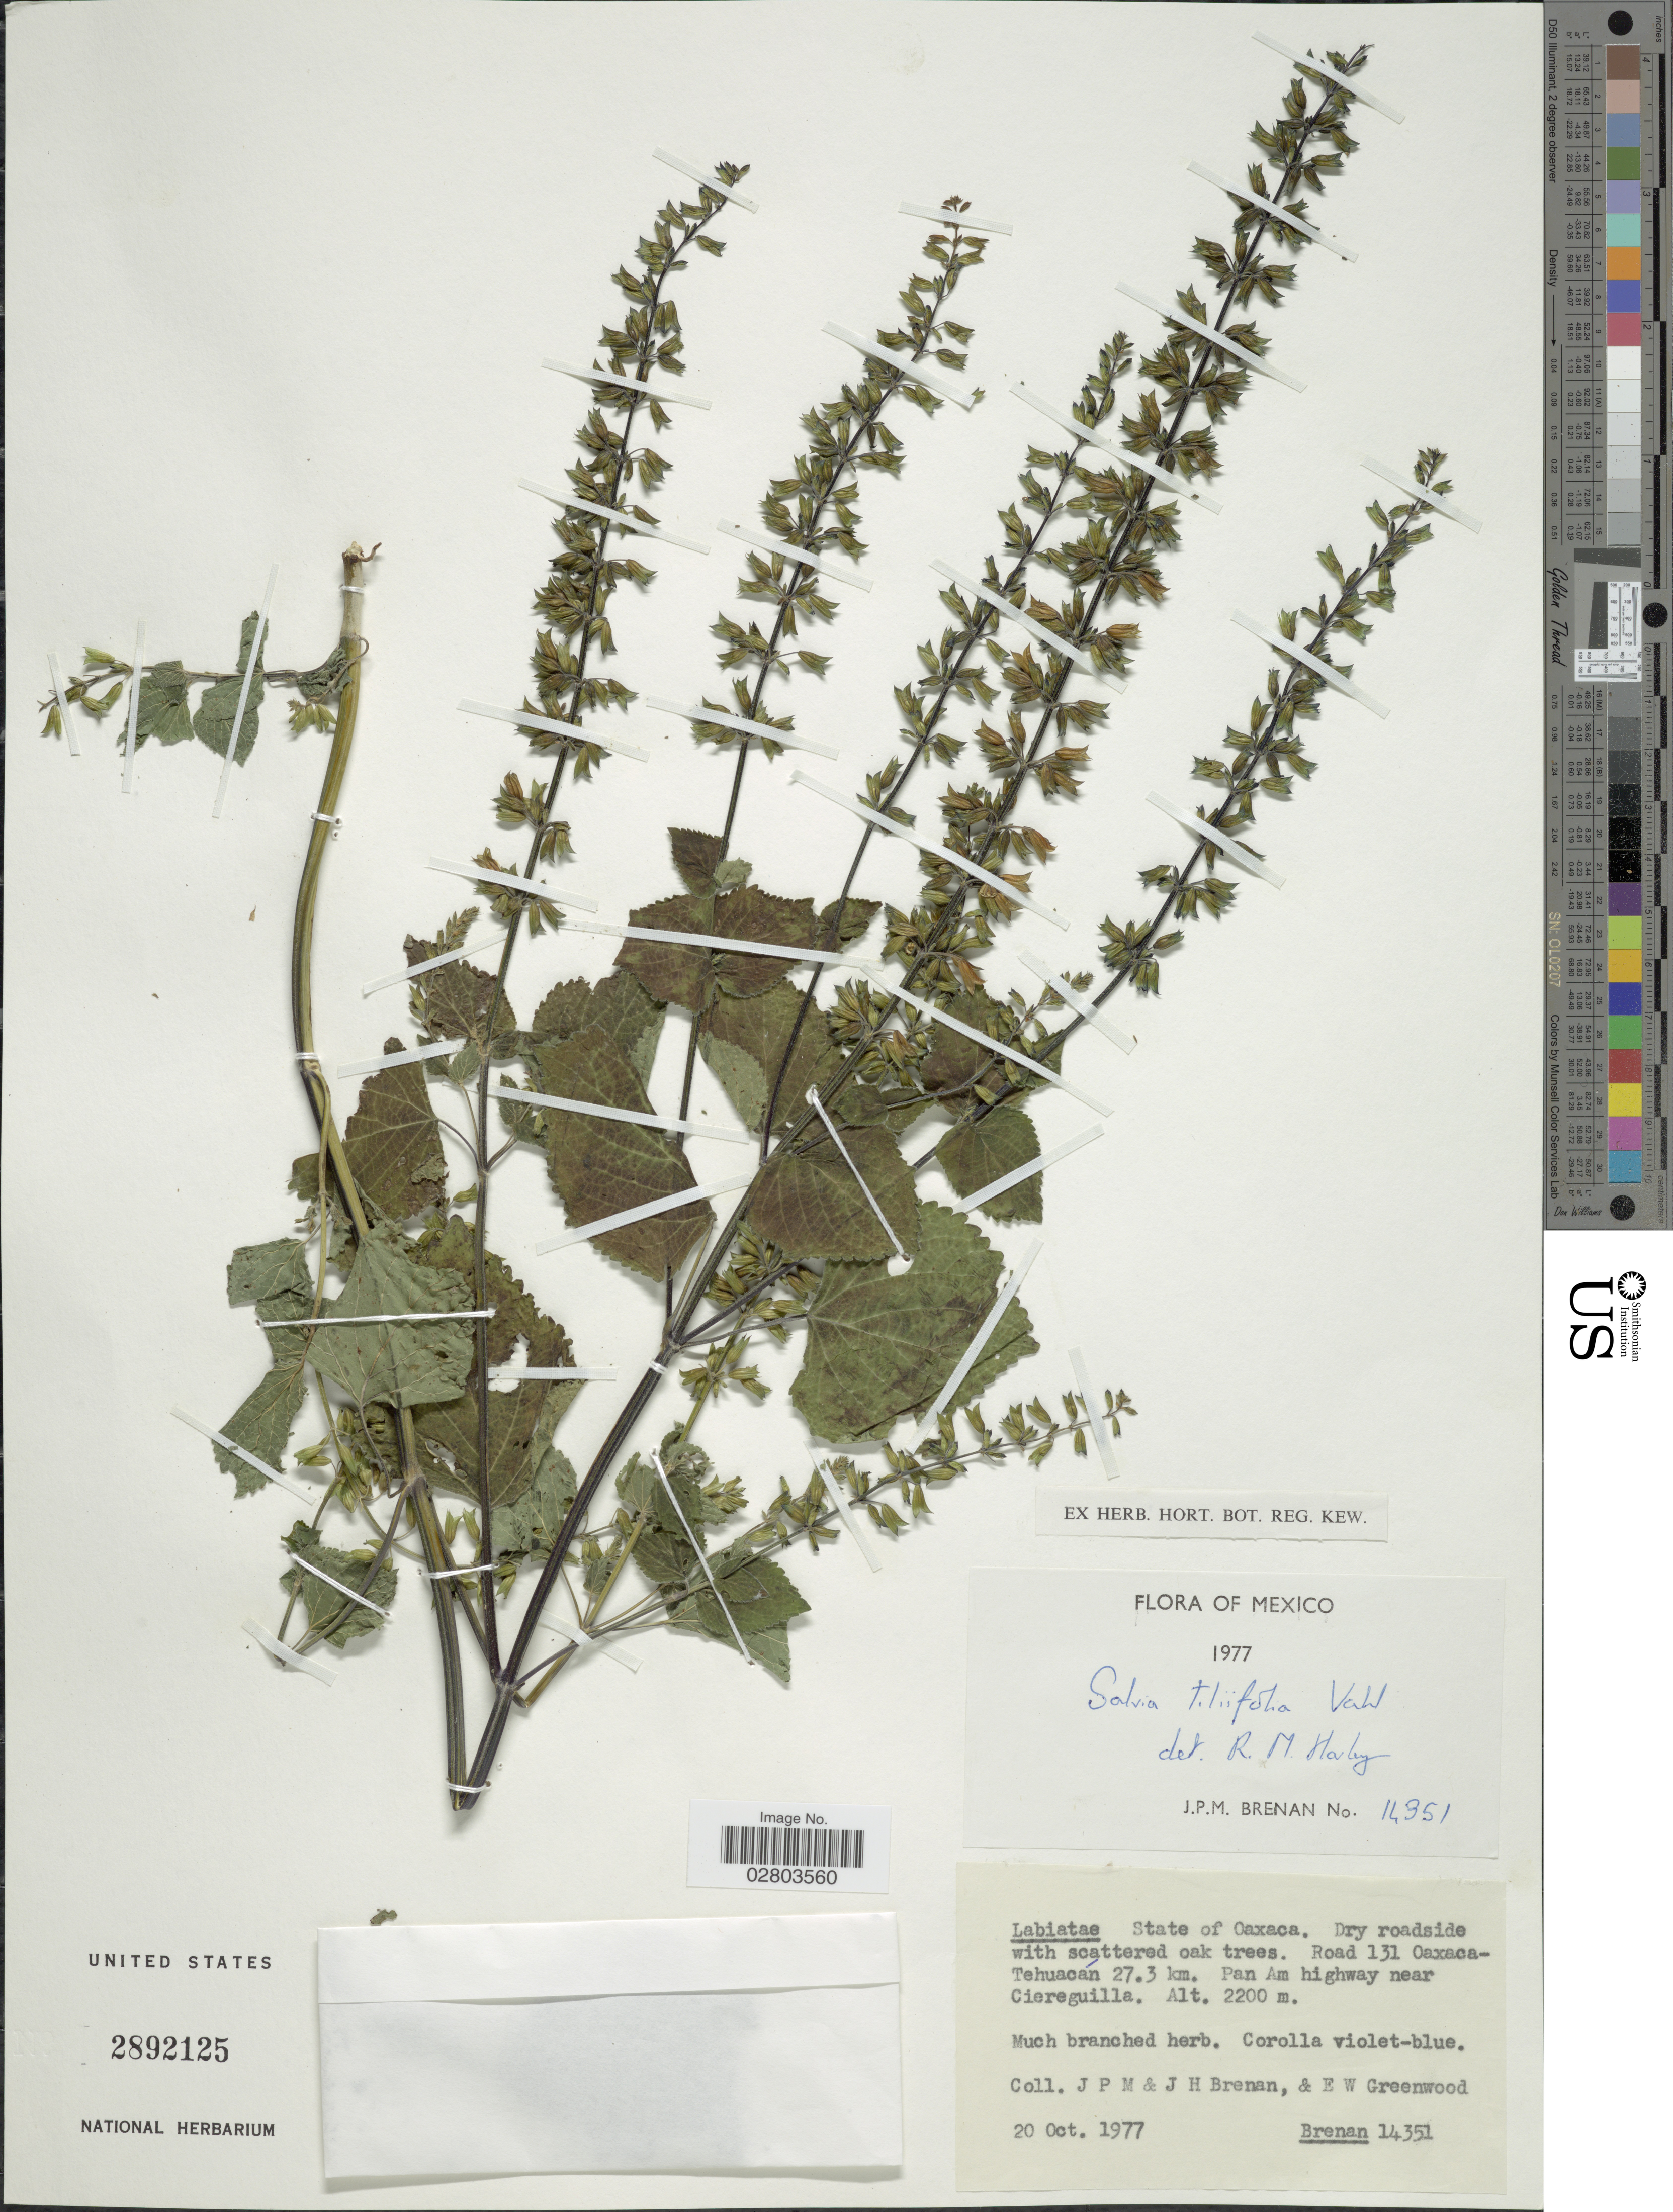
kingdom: Plantae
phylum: Tracheophyta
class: Magnoliopsida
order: Lamiales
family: Lamiaceae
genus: Salvia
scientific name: Salvia tiliifolia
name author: Vahl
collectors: J. Brenan, J. H. Brenan & E. Greenwood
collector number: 14351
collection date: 1977-10-20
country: Mexico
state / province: Oaxaca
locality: Road 131 Oaxaca-Tehuacán 27.3 km. Pan Am highway near Ciereguilla.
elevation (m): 2200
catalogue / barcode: US 2892125